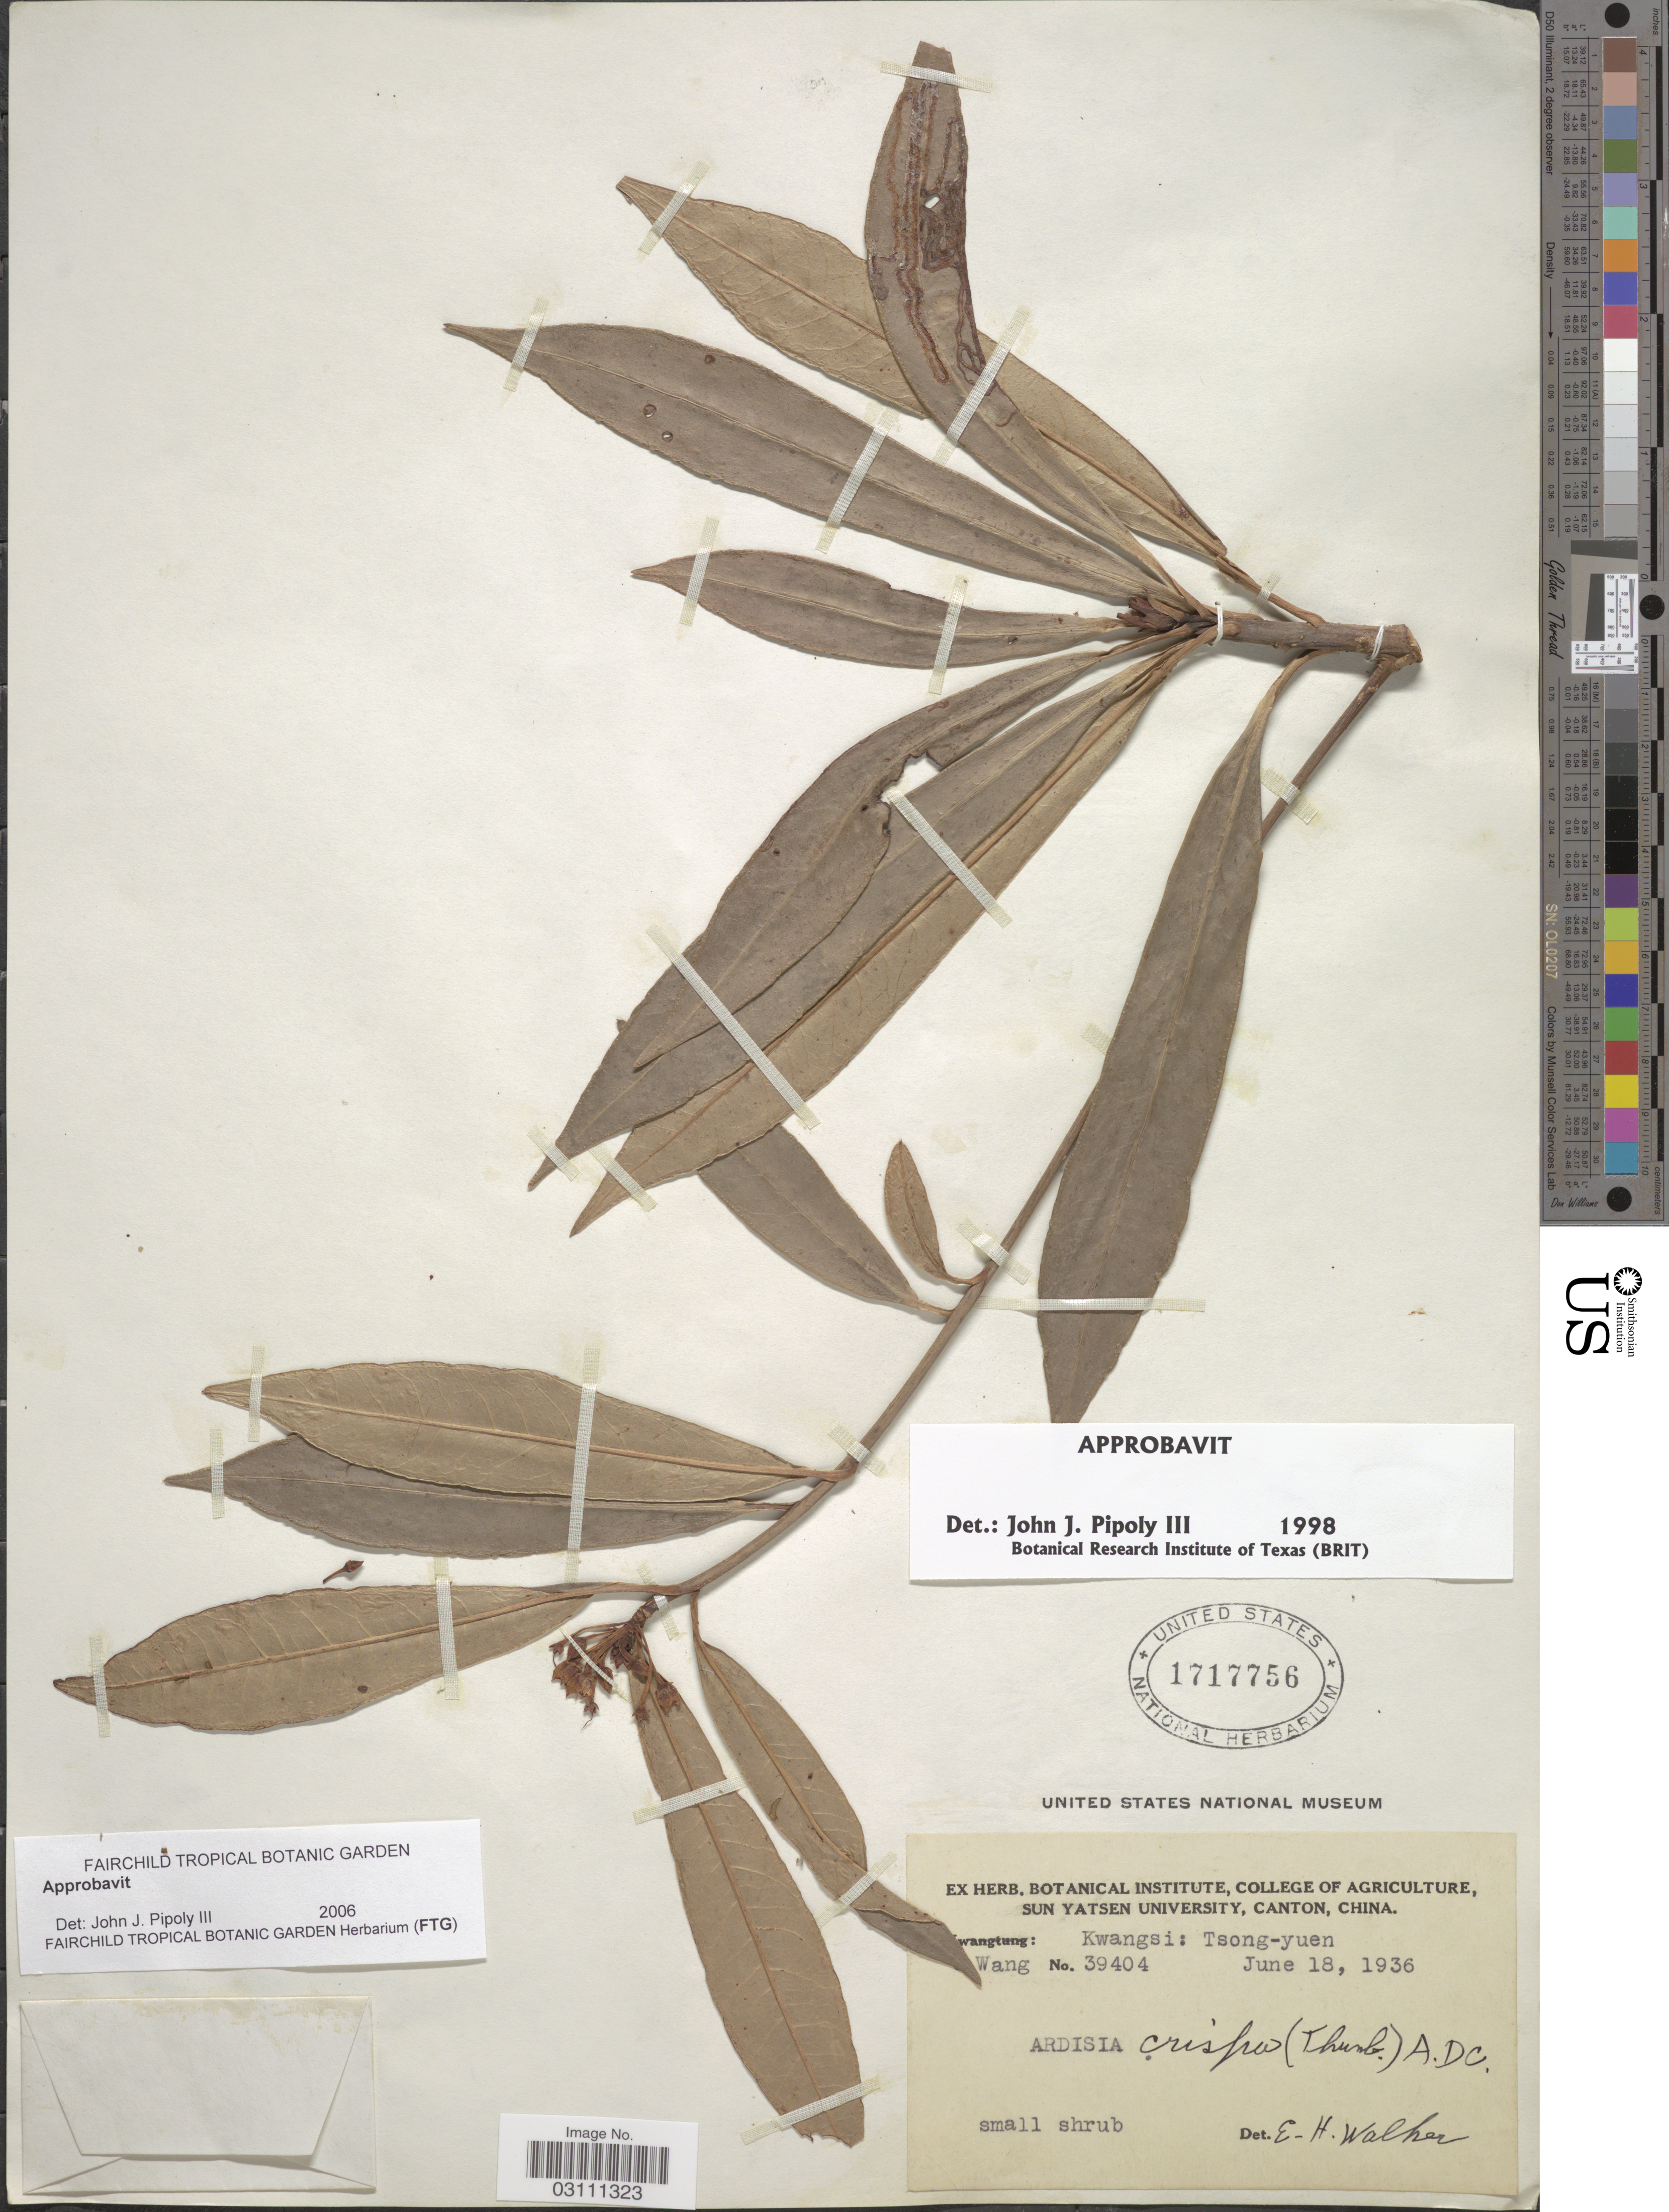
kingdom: Plantae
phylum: Tracheophyta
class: Magnoliopsida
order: Ericales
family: Primulaceae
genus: Ardisia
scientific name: Ardisia crenata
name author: Sims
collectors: -- Wang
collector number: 39404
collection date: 1936-06-18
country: China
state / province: Guangxi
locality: Kwangsi: Tsong-yuen.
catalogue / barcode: US 1717756